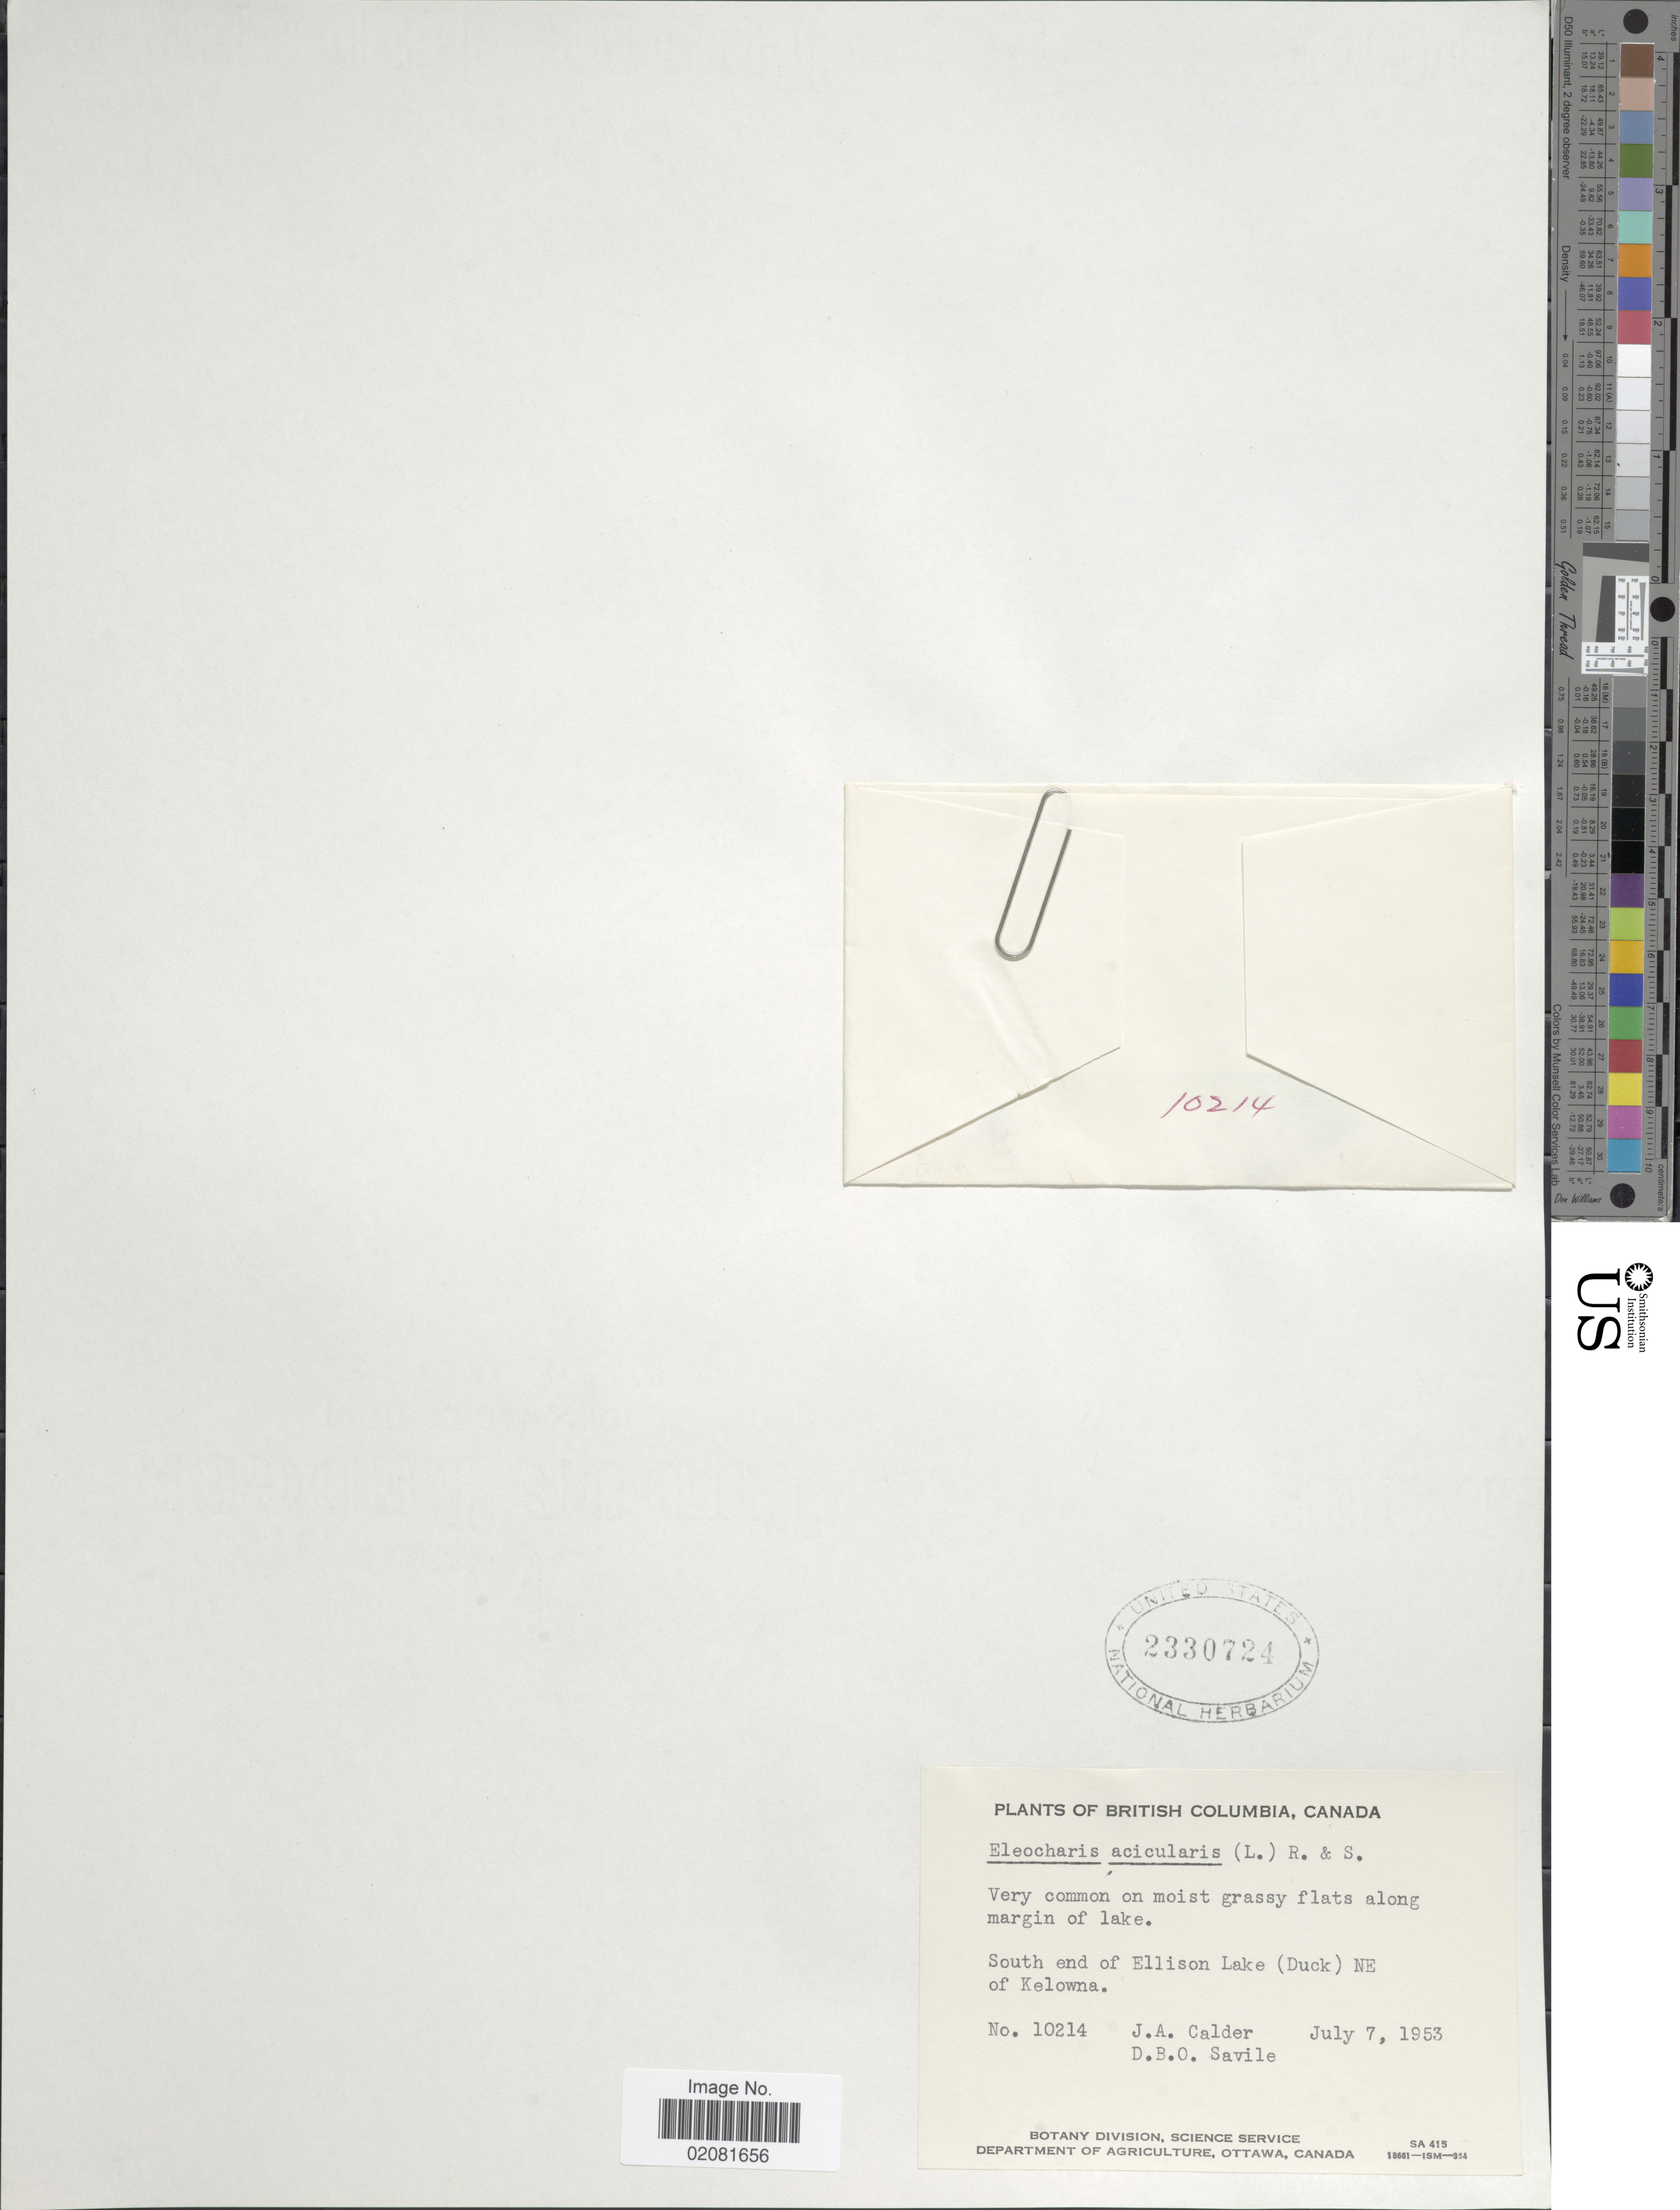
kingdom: Plantae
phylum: Tracheophyta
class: Liliopsida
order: Poales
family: Cyperaceae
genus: Eleocharis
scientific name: Eleocharis acicularis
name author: (L.) Roem. & Schult.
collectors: J. A. Calder & D. Savile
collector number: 10214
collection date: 1953-07-07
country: Canada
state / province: British Columbia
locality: South end of Ellison Lake (Duck) NE of Kelowna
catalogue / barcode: US 2330724